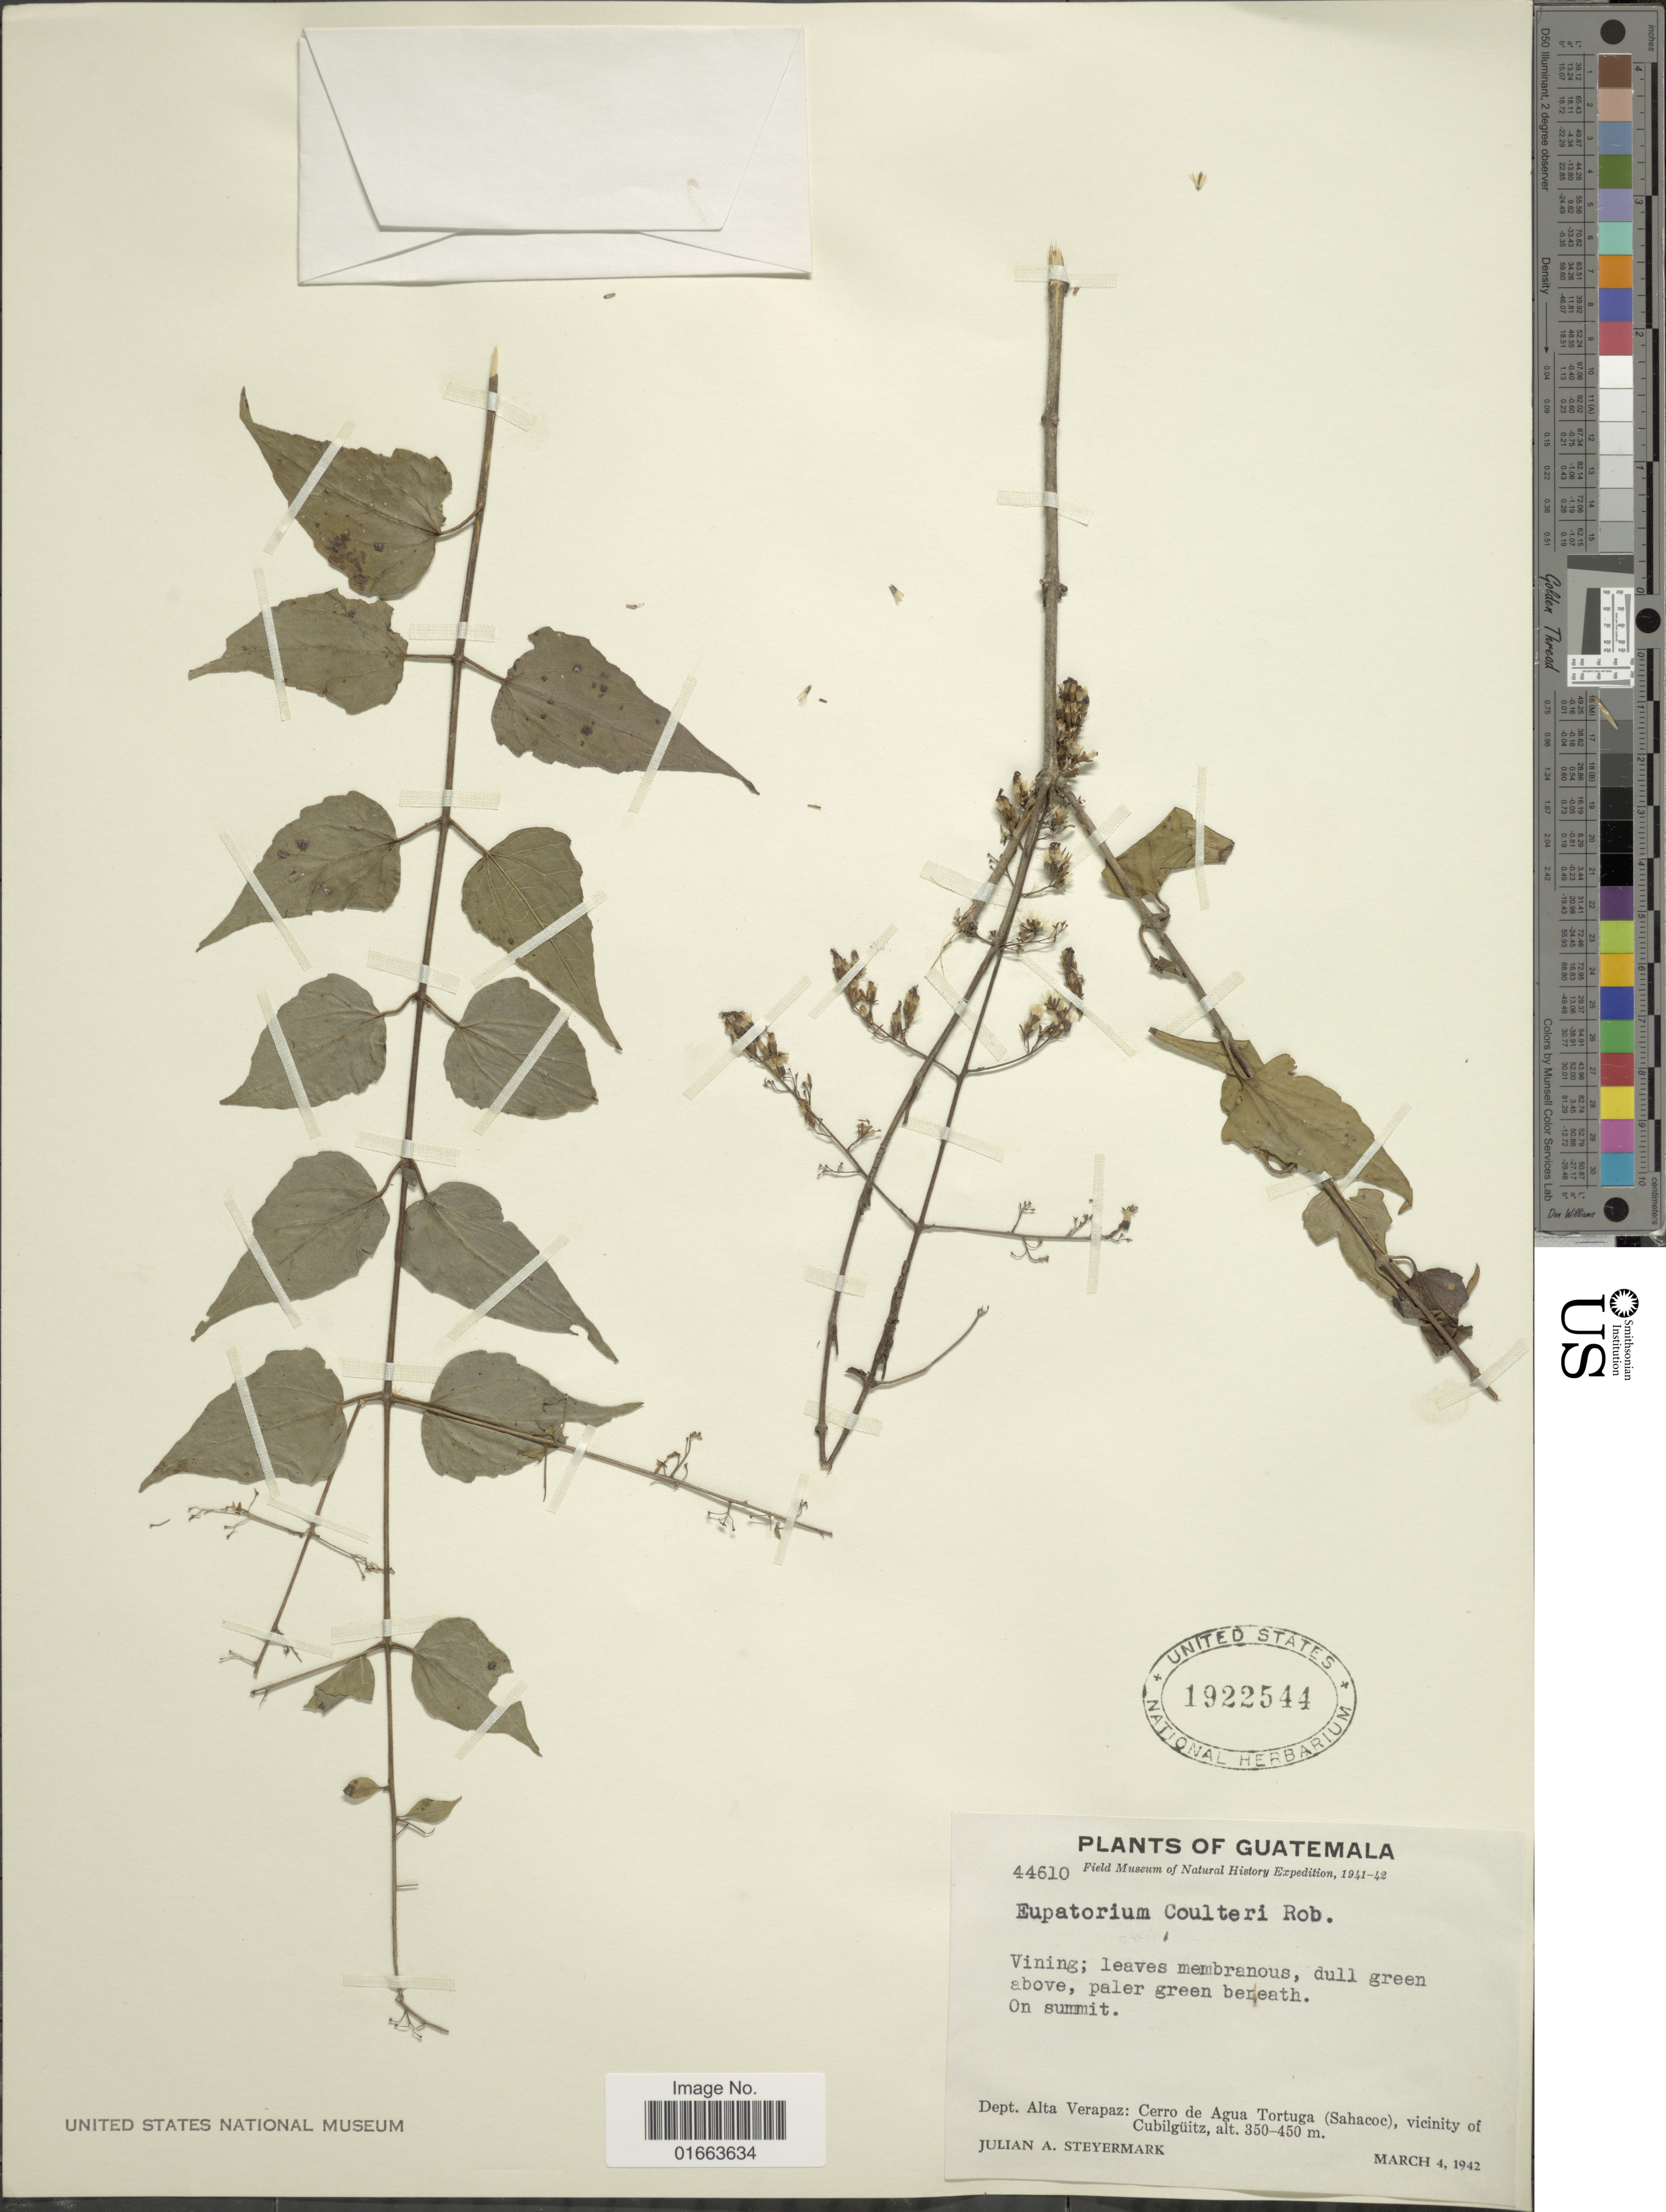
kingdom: Plantae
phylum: Tracheophyta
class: Magnoliopsida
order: Asterales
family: Asteraceae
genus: Koanophyllon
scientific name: Koanophyllon solidaginoides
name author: (Kunth) R.M. King & H. Rob.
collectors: J. Steyermark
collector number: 44610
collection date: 1942-03-04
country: Guatemala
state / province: Alta Verapaz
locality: Vining; on summit, Cerro de Agua Tortuga (Sahacoc), vicinity of Cubilgüitz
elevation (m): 350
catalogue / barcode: US 1922544